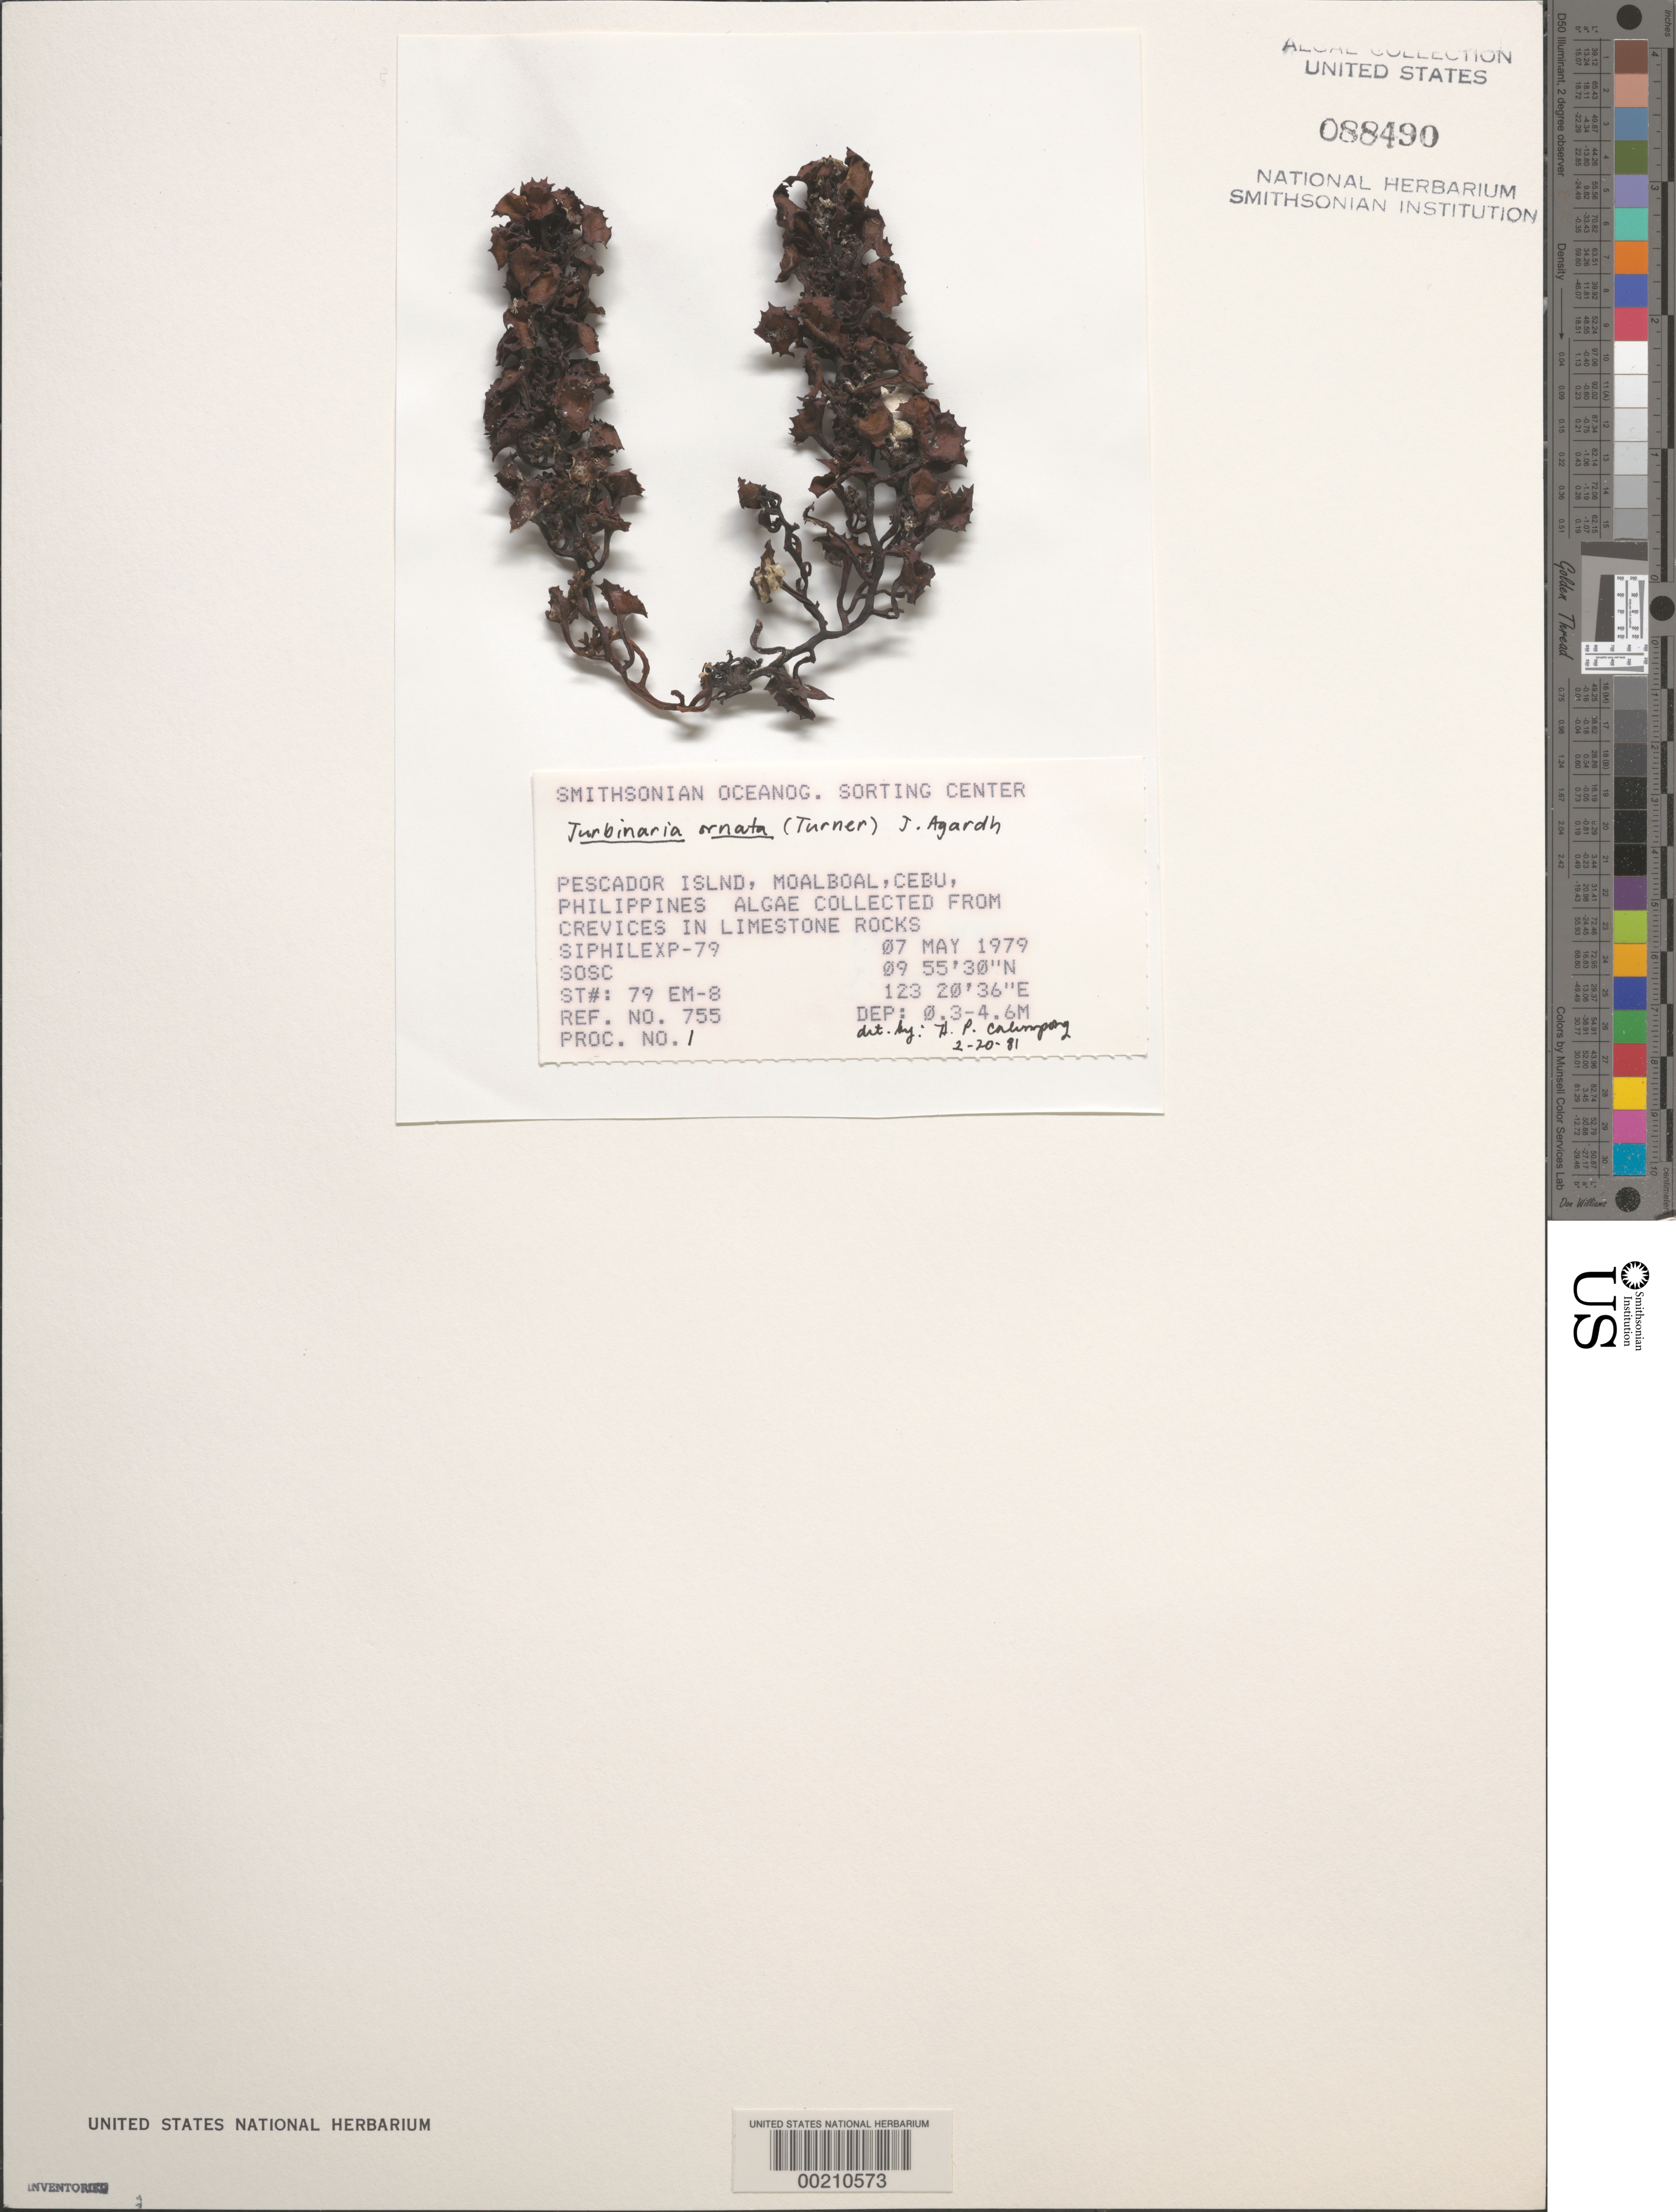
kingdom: Chromista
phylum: Ochrophyta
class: Phaeophyceae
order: Fucales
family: Sargassaceae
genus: Turbinaria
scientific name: Turbinaria ornata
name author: (Turner) J. Agardh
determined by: Calumpong, H. P.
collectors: SOSC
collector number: Station 79 Em-8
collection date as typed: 07 May 1979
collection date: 1979-05-07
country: Philippines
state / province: Central Visayas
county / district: Cebu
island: Pescador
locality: Moalboal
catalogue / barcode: US 88490